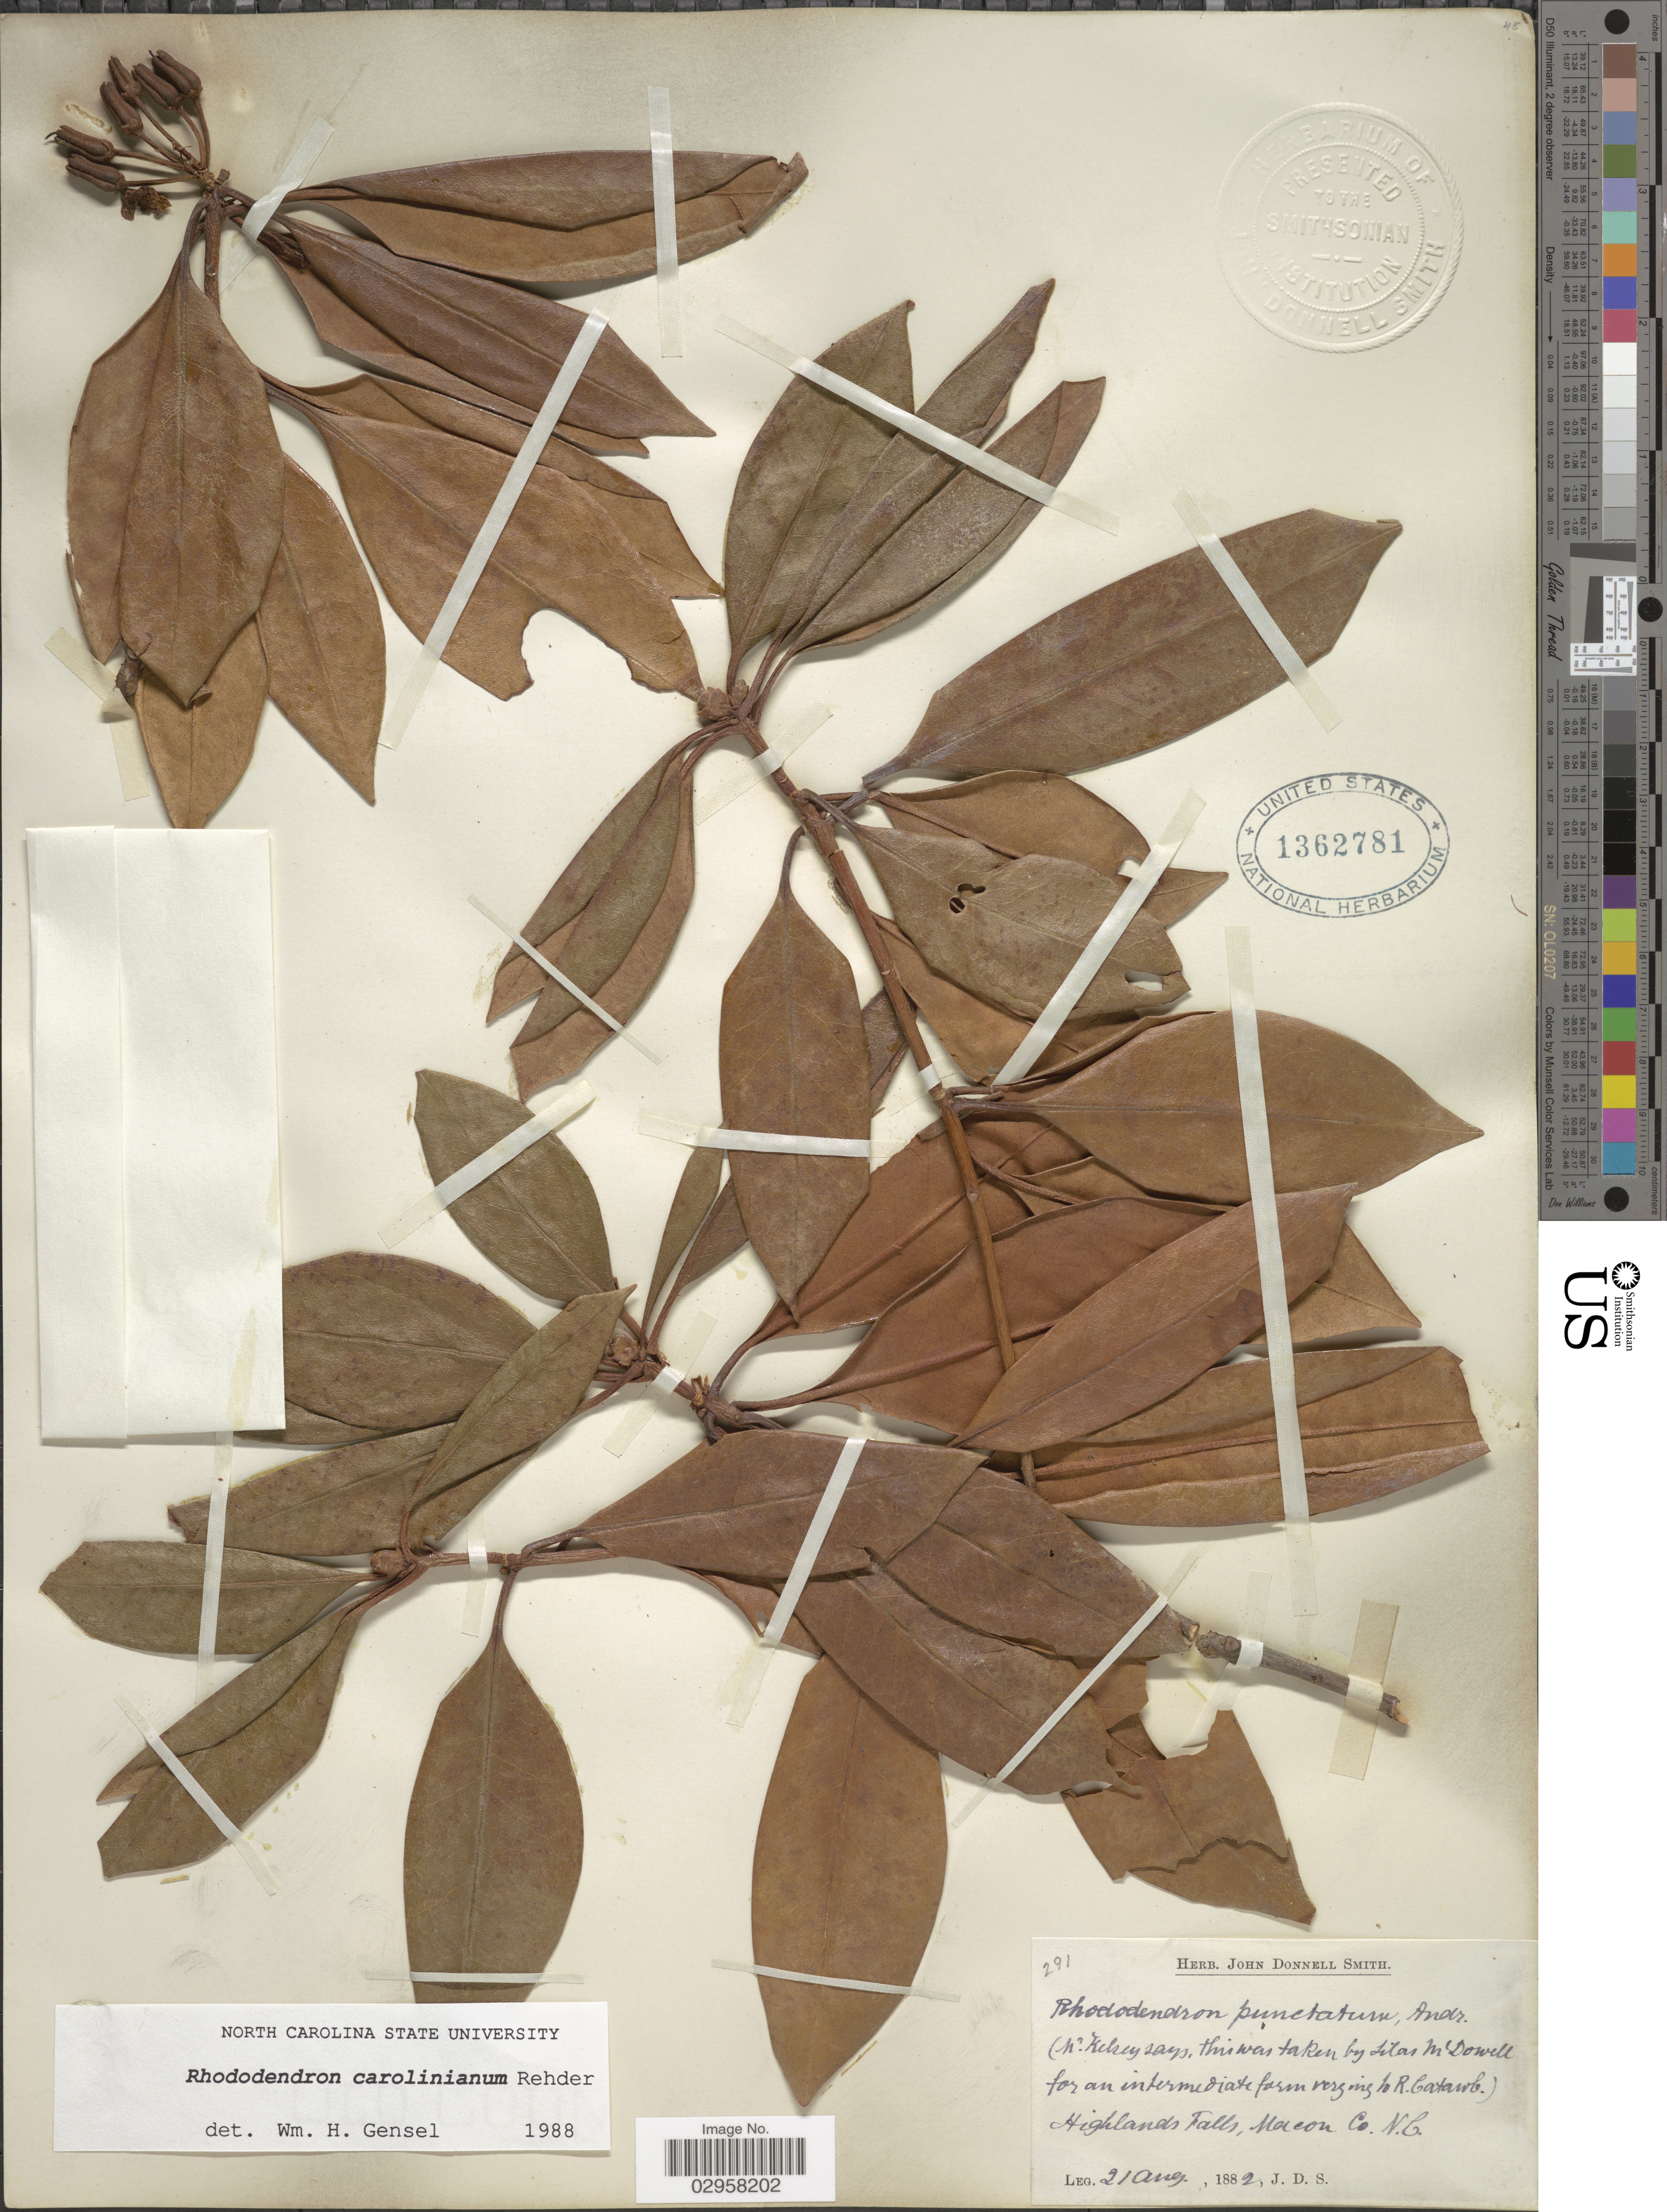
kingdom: Plantae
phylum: Tracheophyta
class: Magnoliopsida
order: Ericales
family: Ericaceae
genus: Rhododendron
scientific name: Rhododendron carolinianum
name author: Rehder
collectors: J. Donnell Smith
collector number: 291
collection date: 1882-08-21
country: United States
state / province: North Carolina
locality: Highlands Falls, Macon Co.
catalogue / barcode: US 1362781